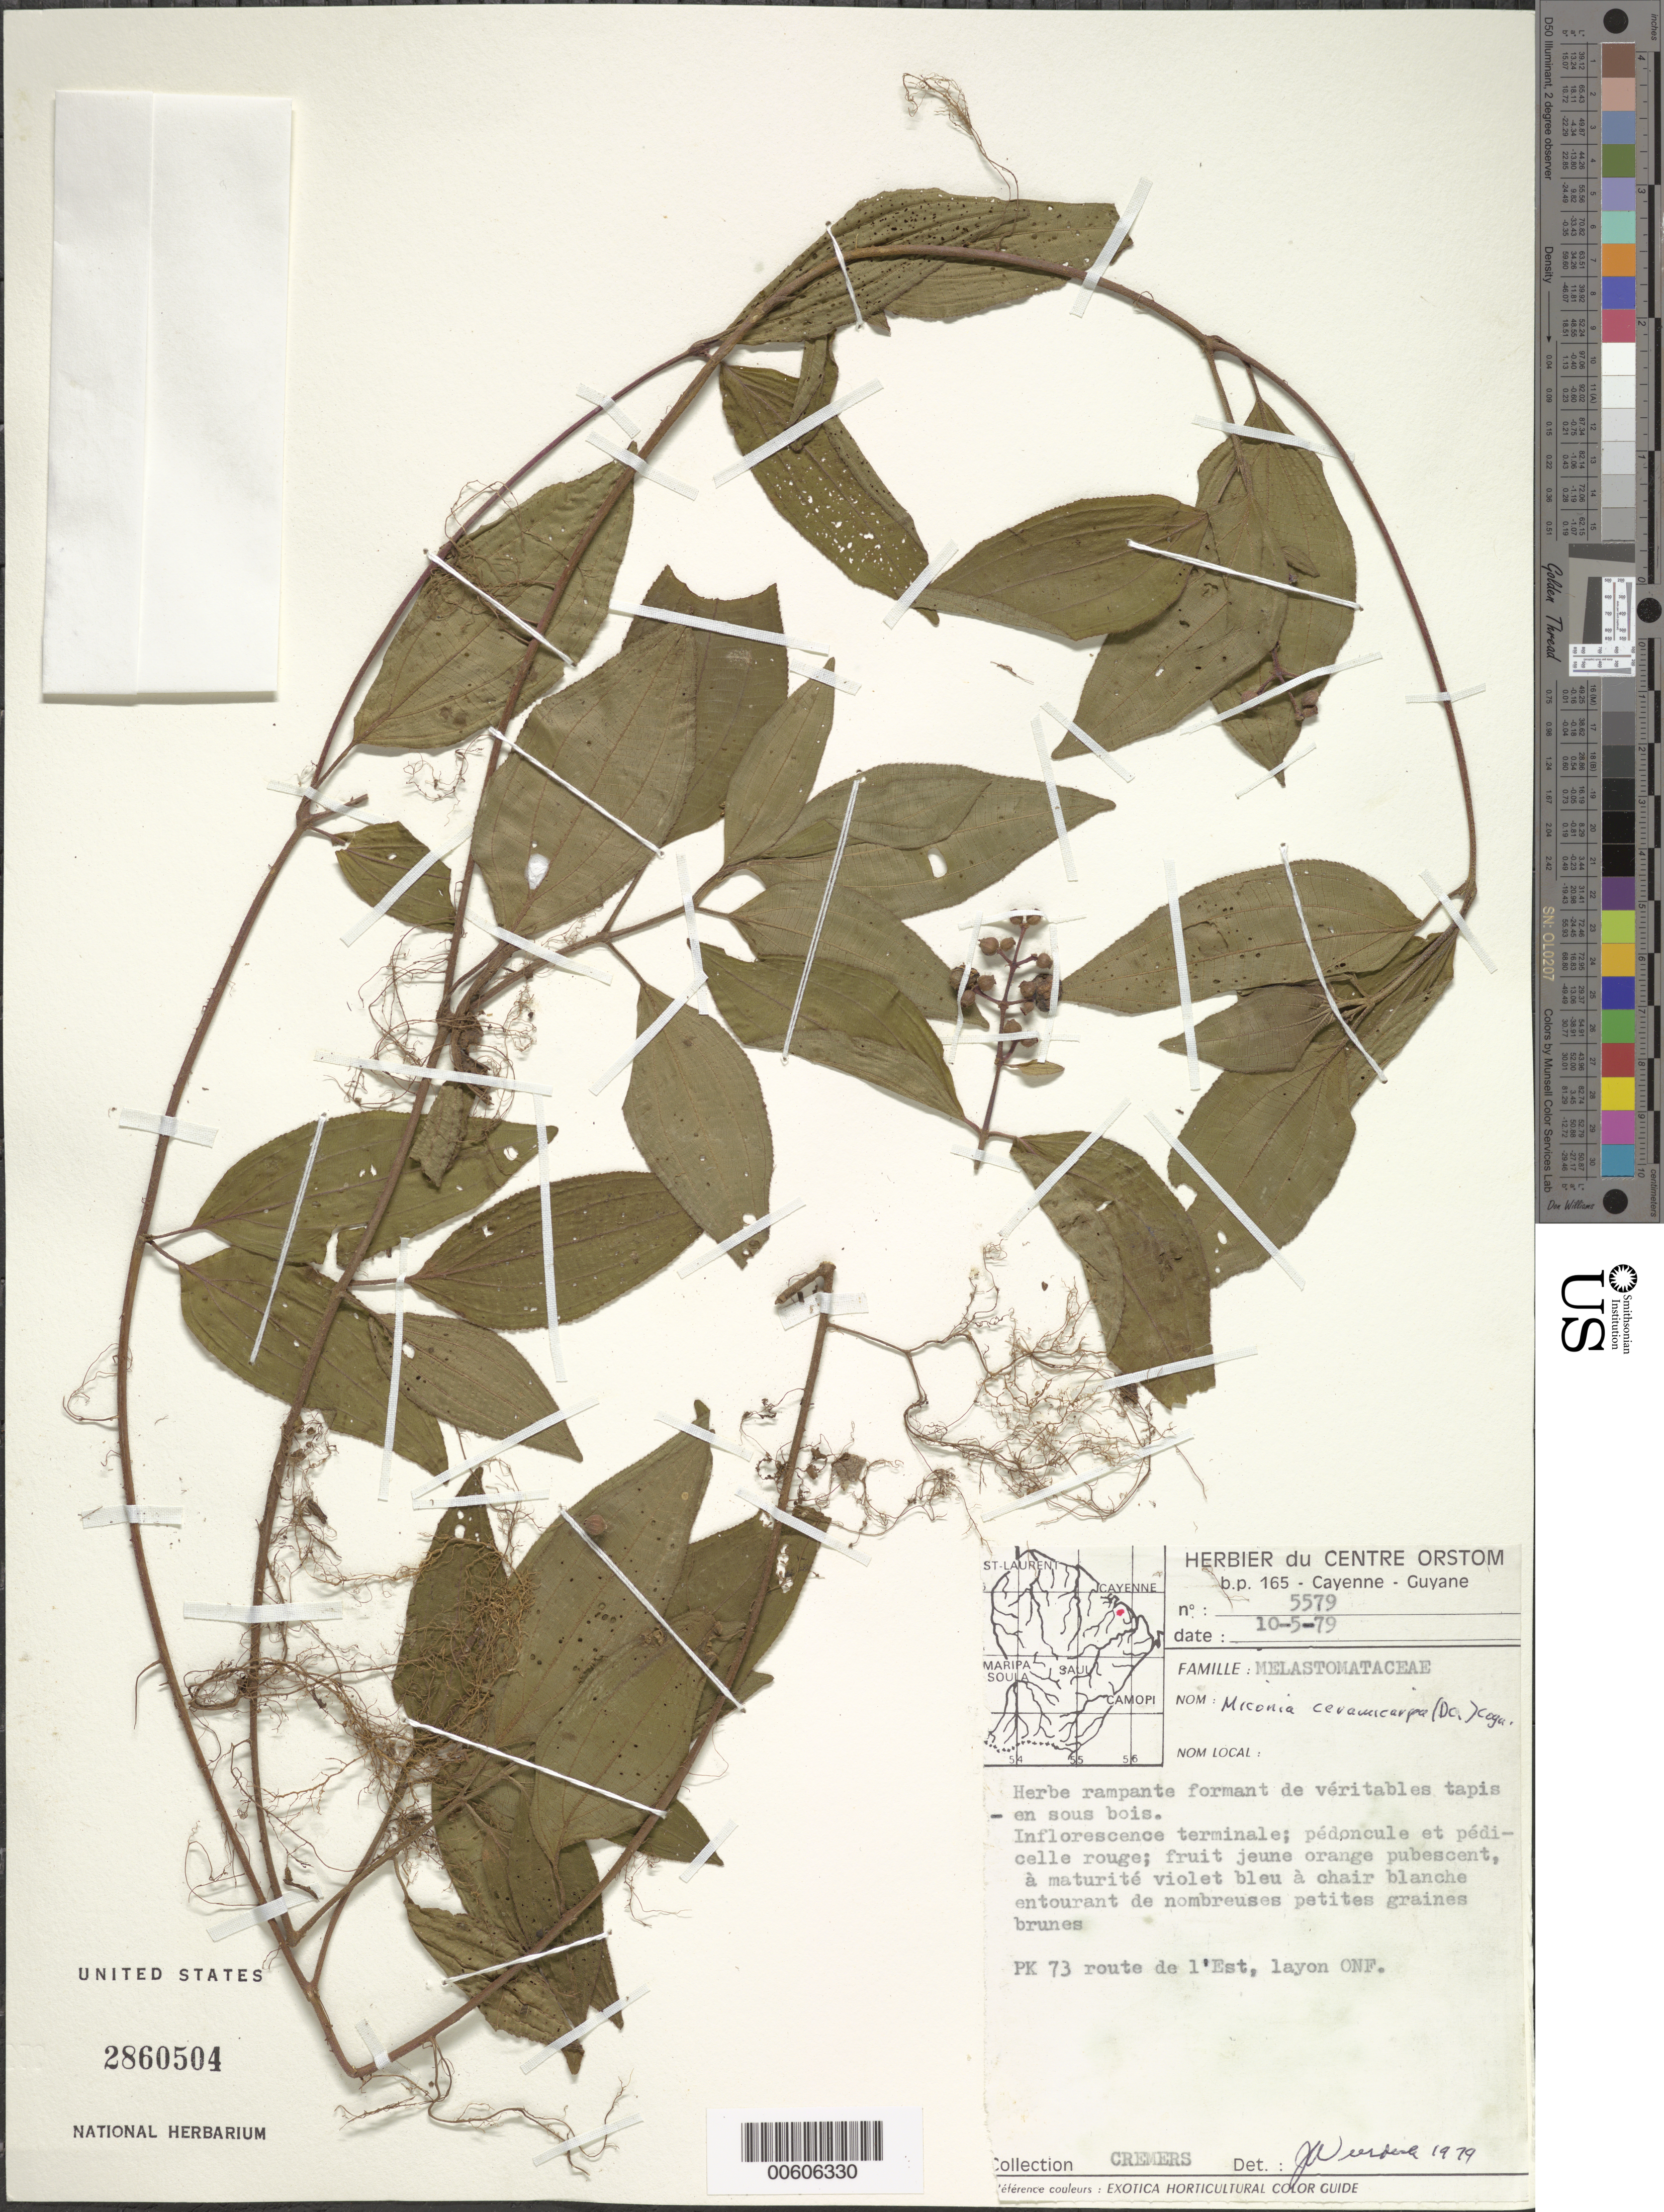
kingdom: Plantae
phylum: Tracheophyta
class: Magnoliopsida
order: Myrtales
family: Melastomataceae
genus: Miconia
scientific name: Miconia ceramicarpa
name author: (DC.) Cogn.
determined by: Wurdack, John J., (US), US (UNITED STATES)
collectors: G. Cremers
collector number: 5579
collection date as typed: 10-May-79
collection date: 1979-05-10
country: French Guiana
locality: Route de l'Est au PK 73, Layon ONF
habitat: Sous bois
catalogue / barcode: US 2860504